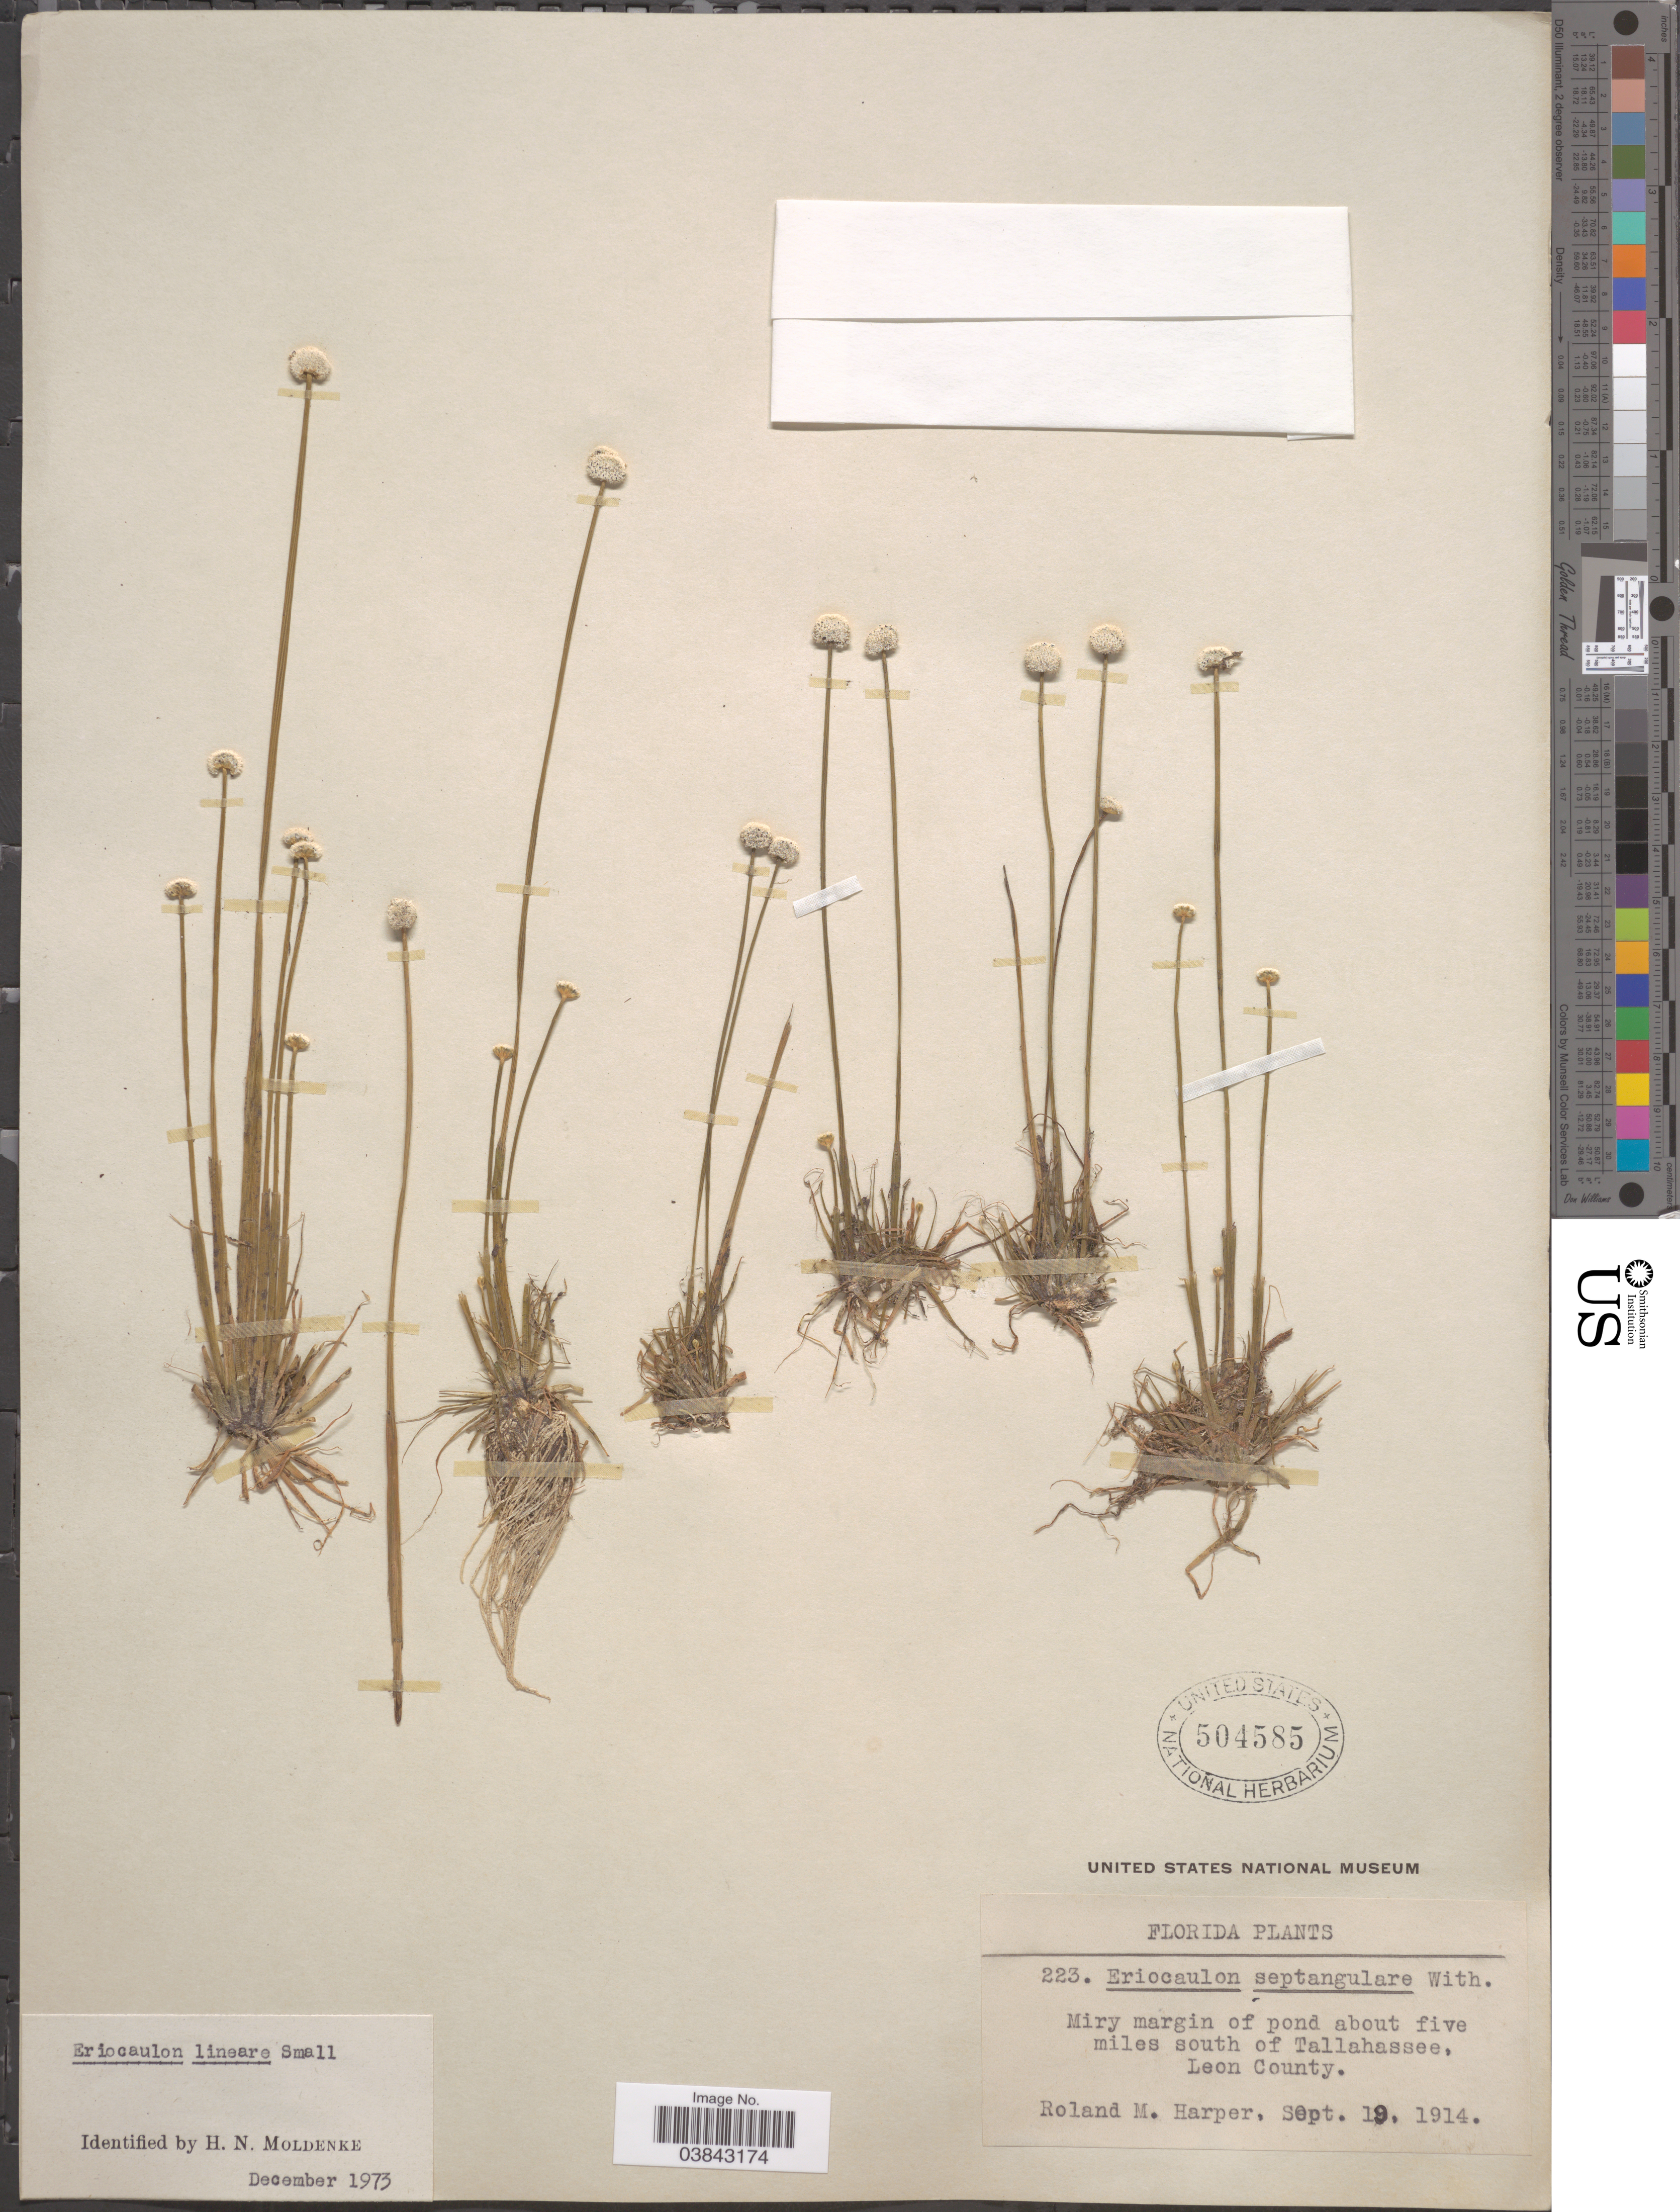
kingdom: Plantae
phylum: Tracheophyta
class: Liliopsida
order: Poales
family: Eriocaulaceae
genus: Eriocaulon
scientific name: Eriocaulon lineare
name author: Small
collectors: R. M. Harper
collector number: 223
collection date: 1914-09-19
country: United States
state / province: Florida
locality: About five miles south of Tallahassee, Leon County.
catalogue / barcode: US 504585